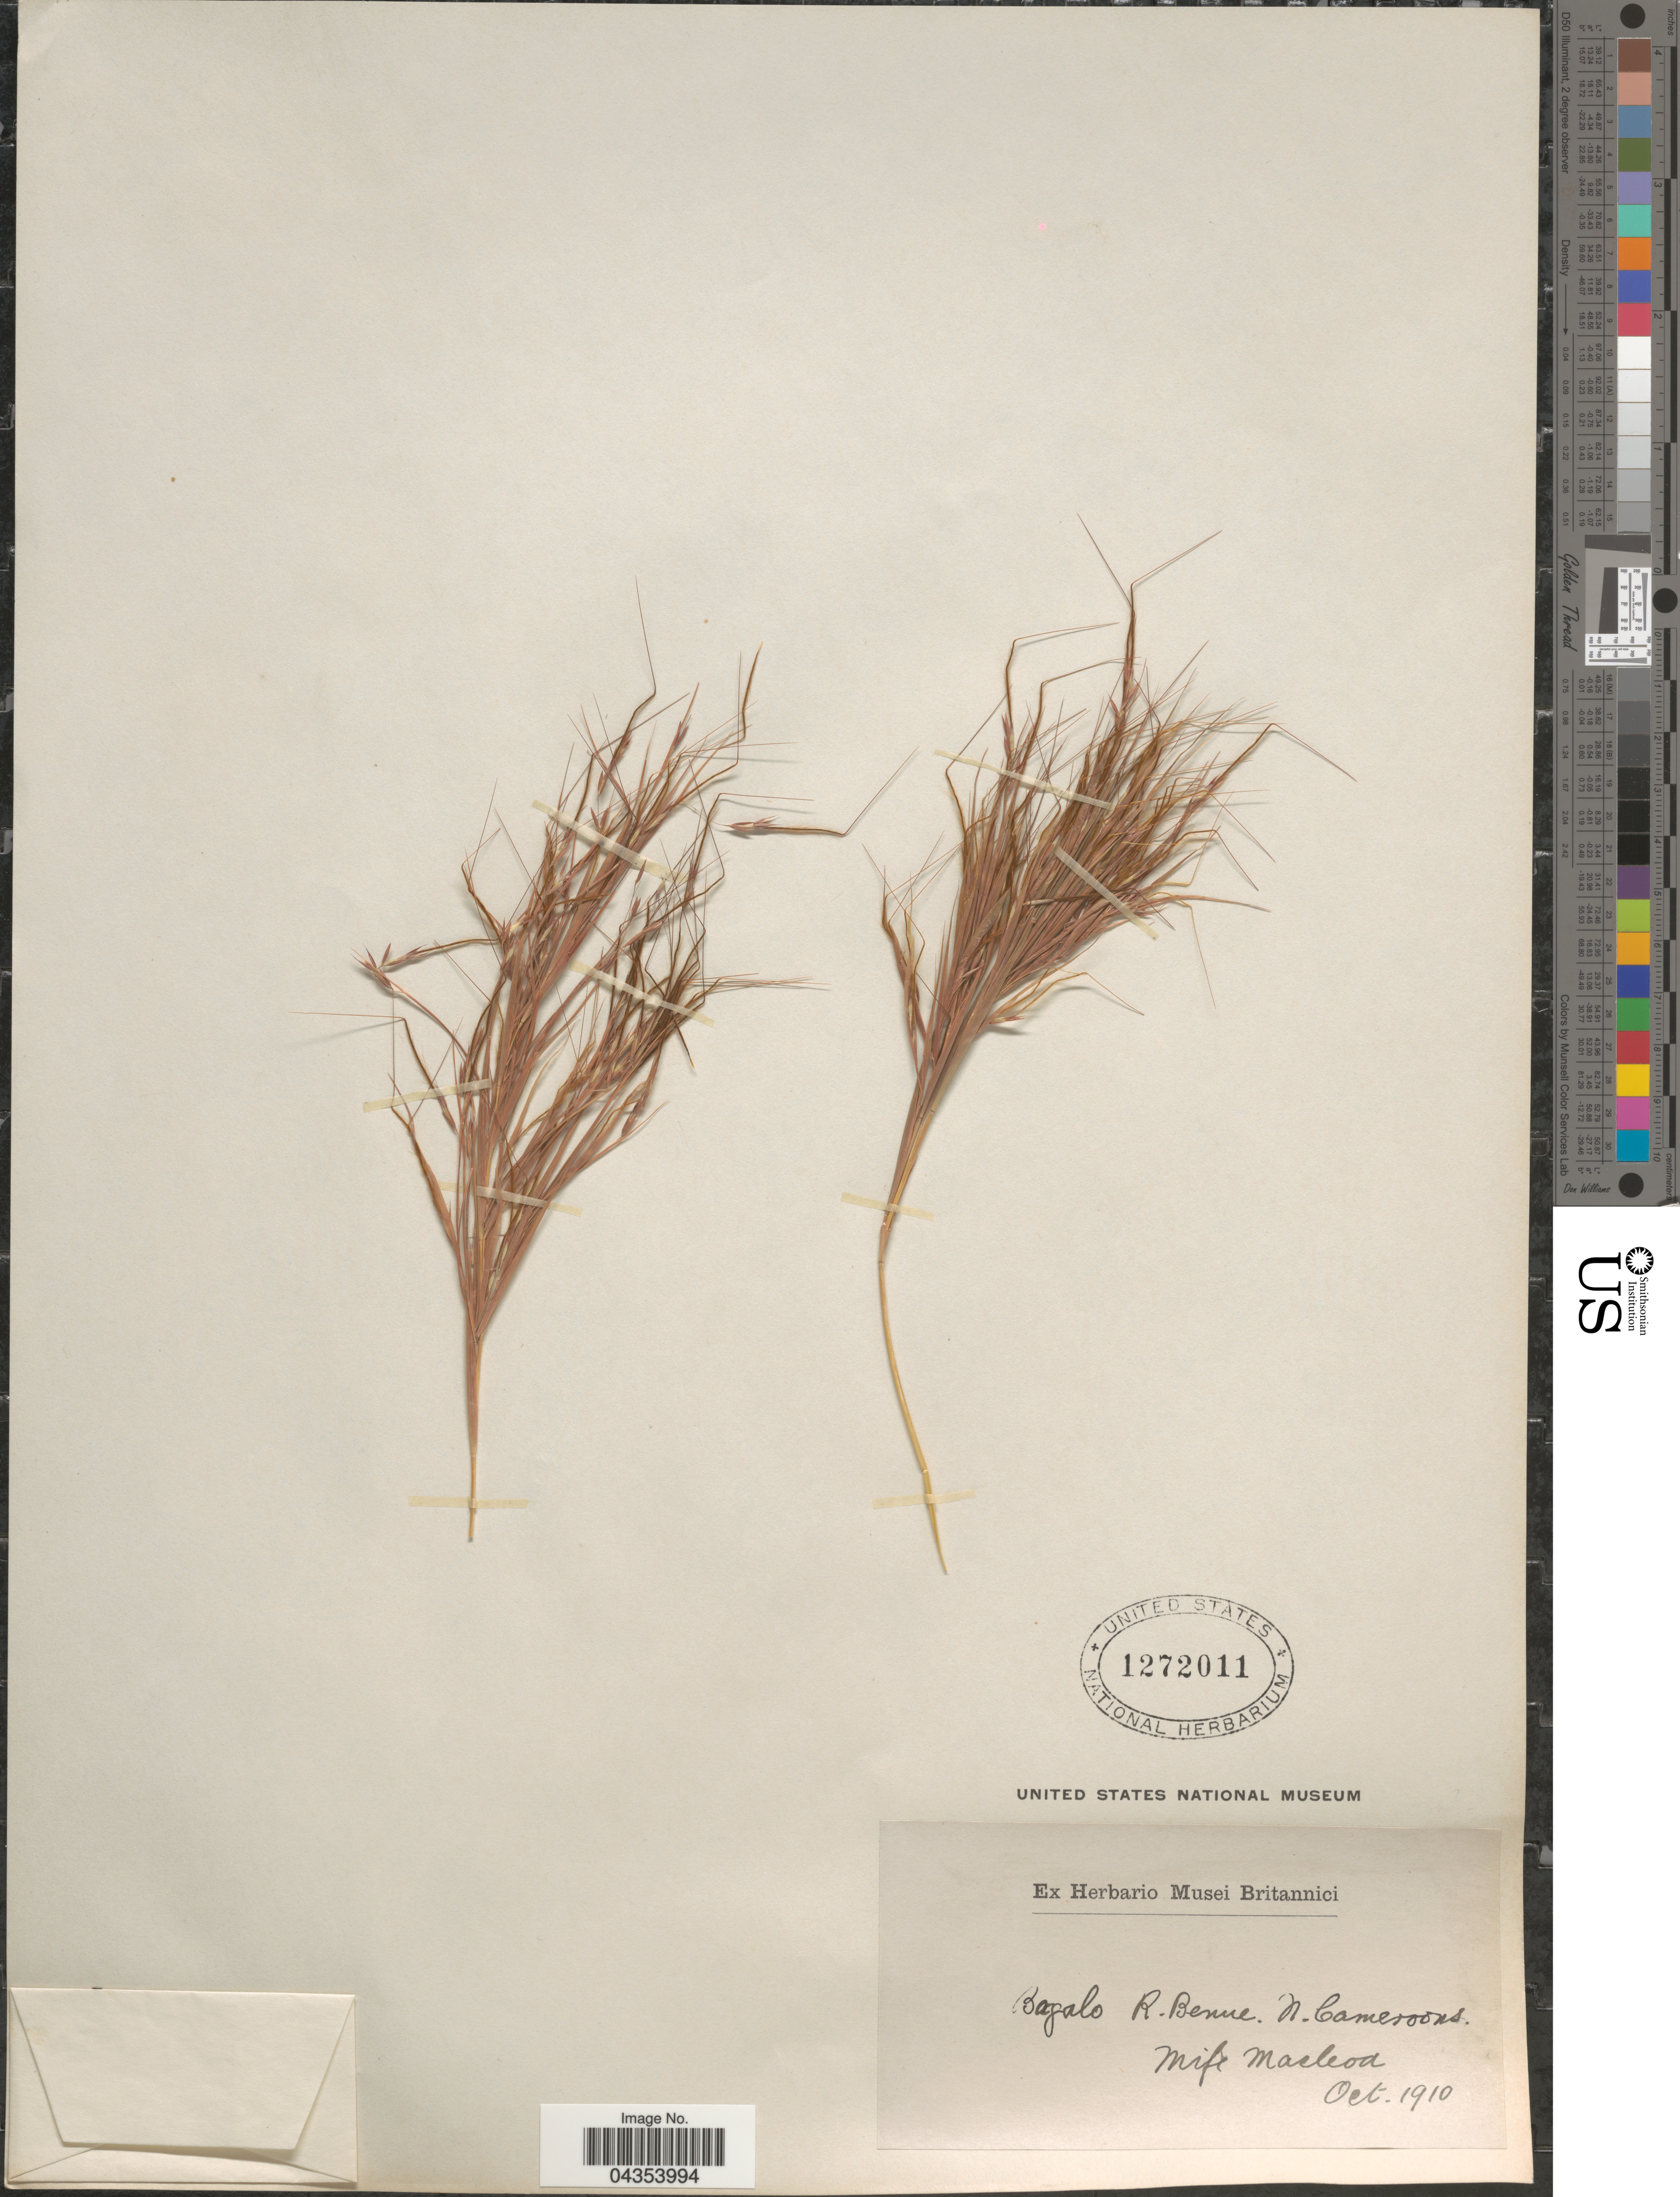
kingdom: Plantae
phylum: Tracheophyta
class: Liliopsida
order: Poales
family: Poaceae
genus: Hyparrhenia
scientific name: Hyparrhenia sp.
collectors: M. Macleod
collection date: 1910-10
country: Cameroon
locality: Bagalo R. Benue. N. Cameroons.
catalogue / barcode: US 1272011